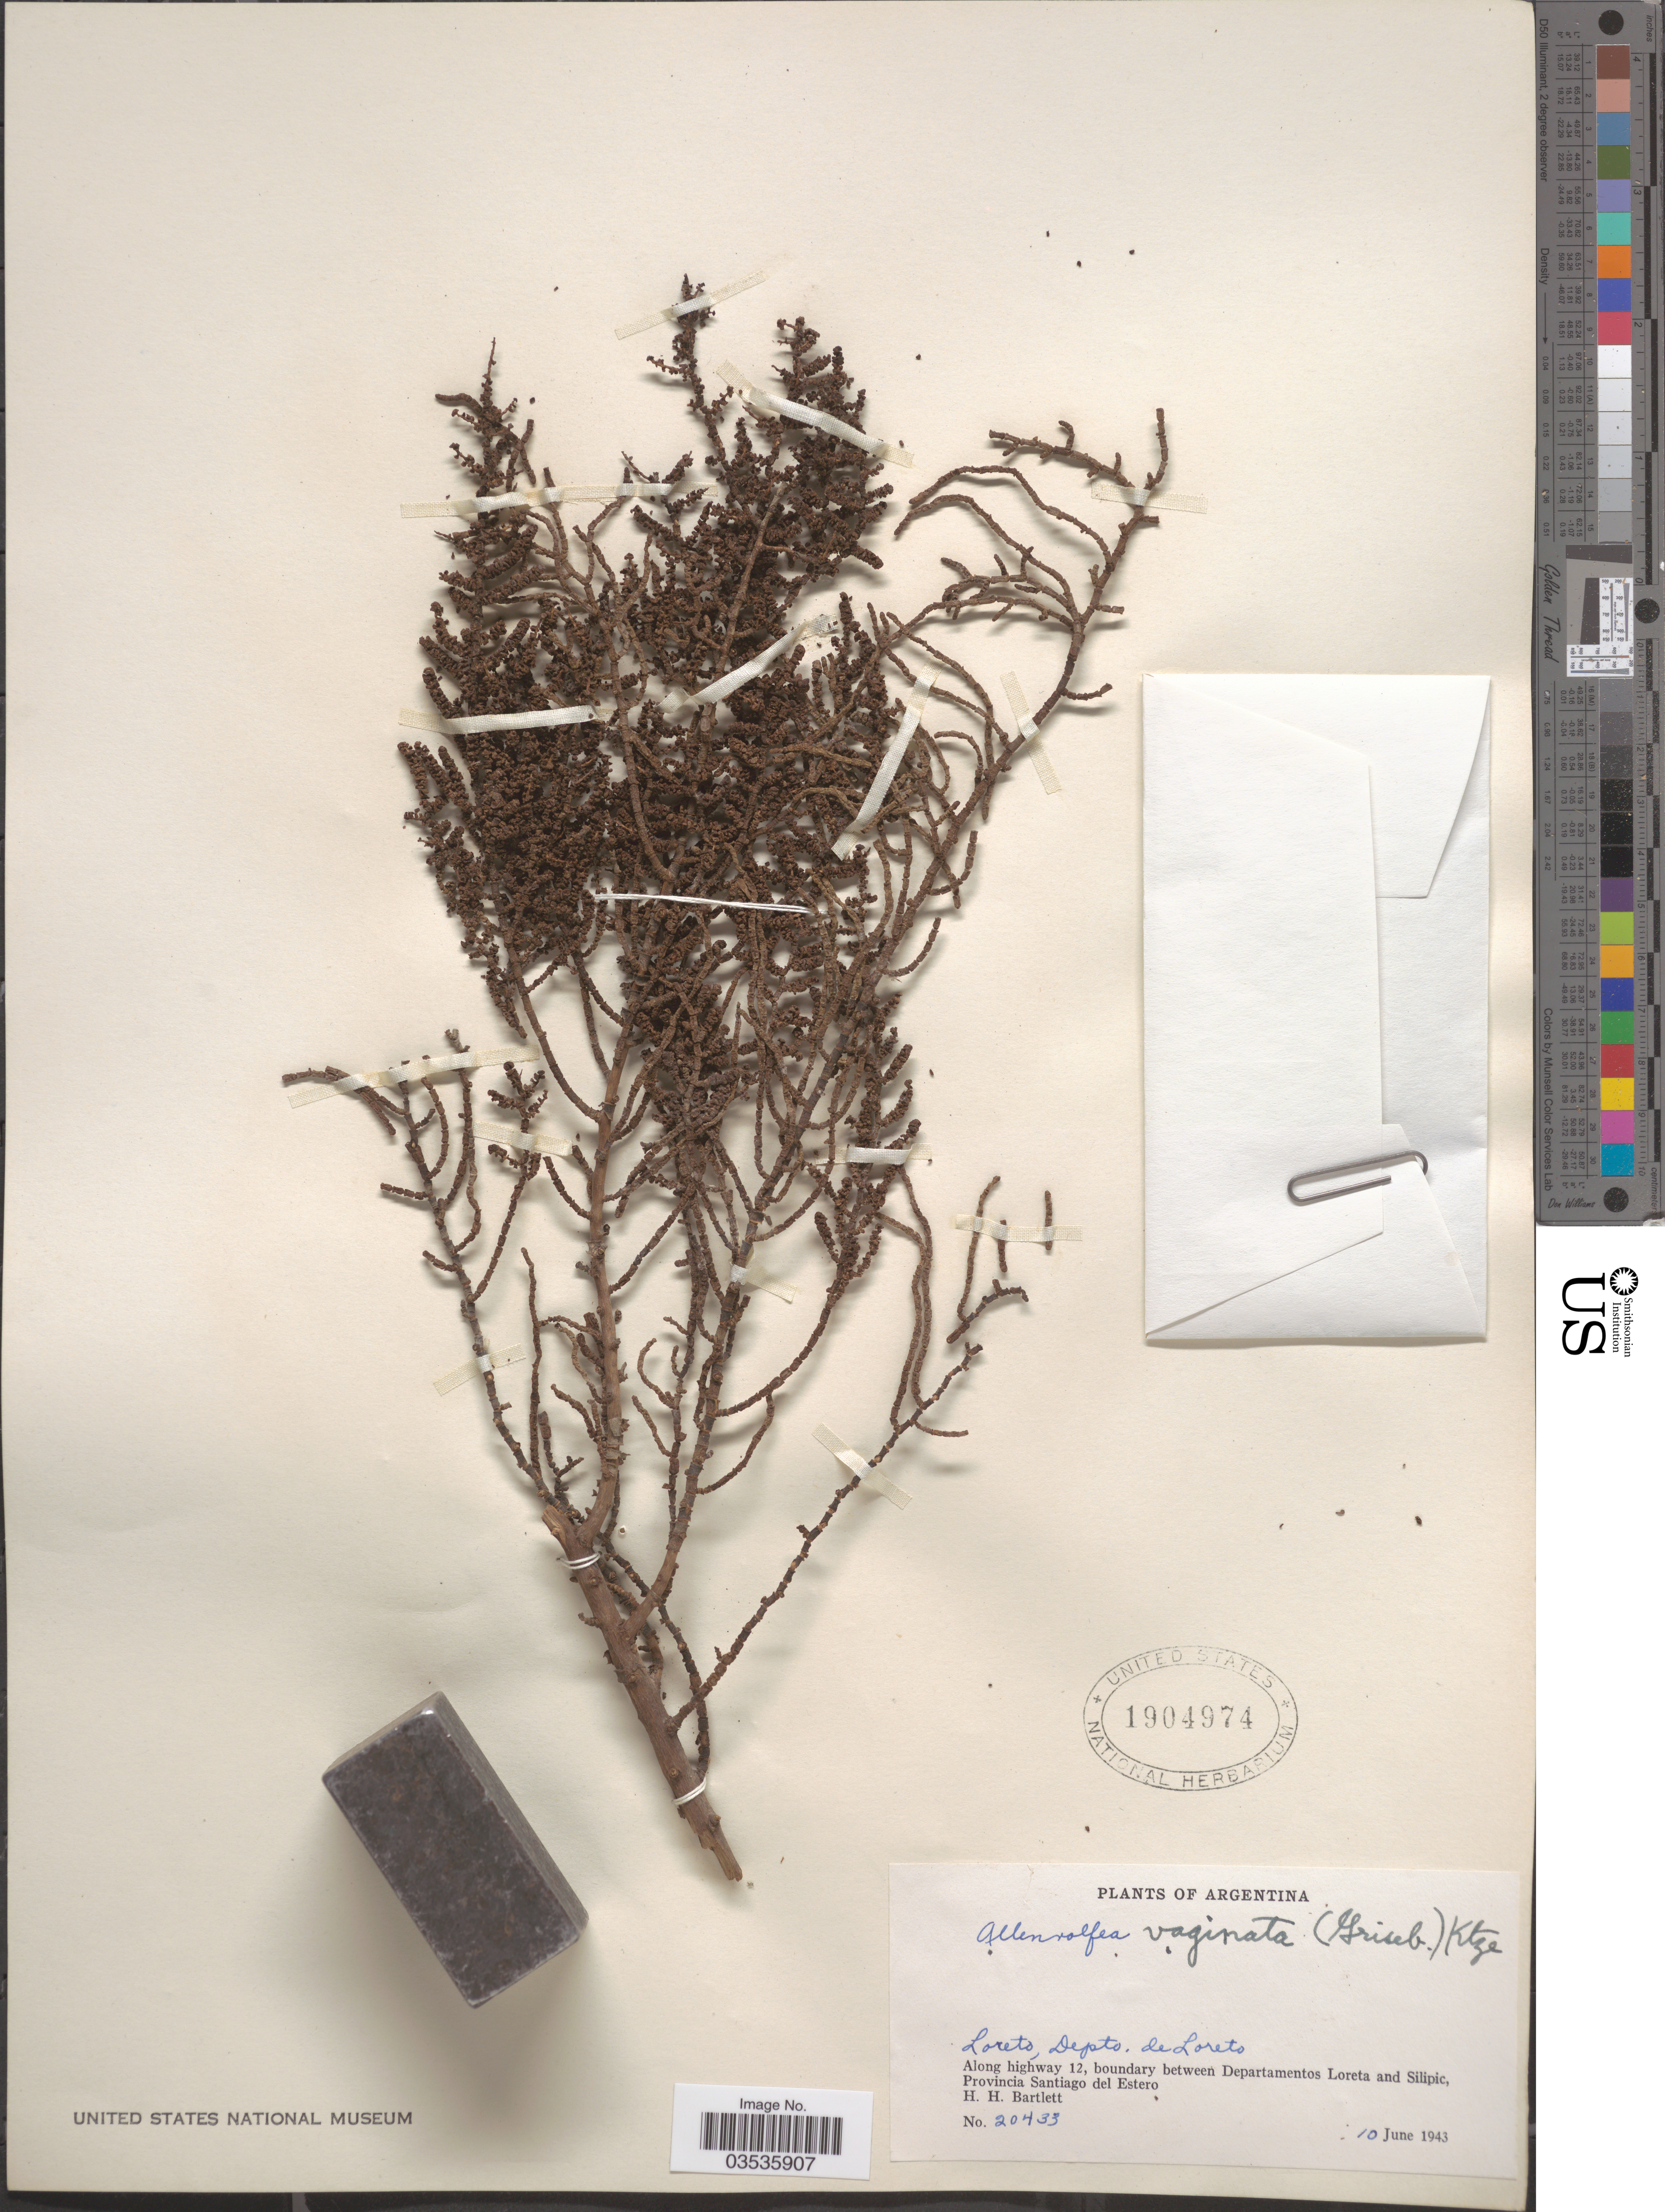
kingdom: Plantae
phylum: Tracheophyta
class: Magnoliopsida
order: Caryophyllales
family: Amaranthaceae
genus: Allenrolfea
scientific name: Allenrolfea vaginata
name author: (Griseb.) Kuntze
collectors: H. H. Bartlett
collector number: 20433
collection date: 1943-06-10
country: Argentina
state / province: Santiago del Estero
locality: Loreto, Depto. de Loreto. Along highway 12, boundary between Departamentos Loreta and Silipic.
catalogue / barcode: US 1904974